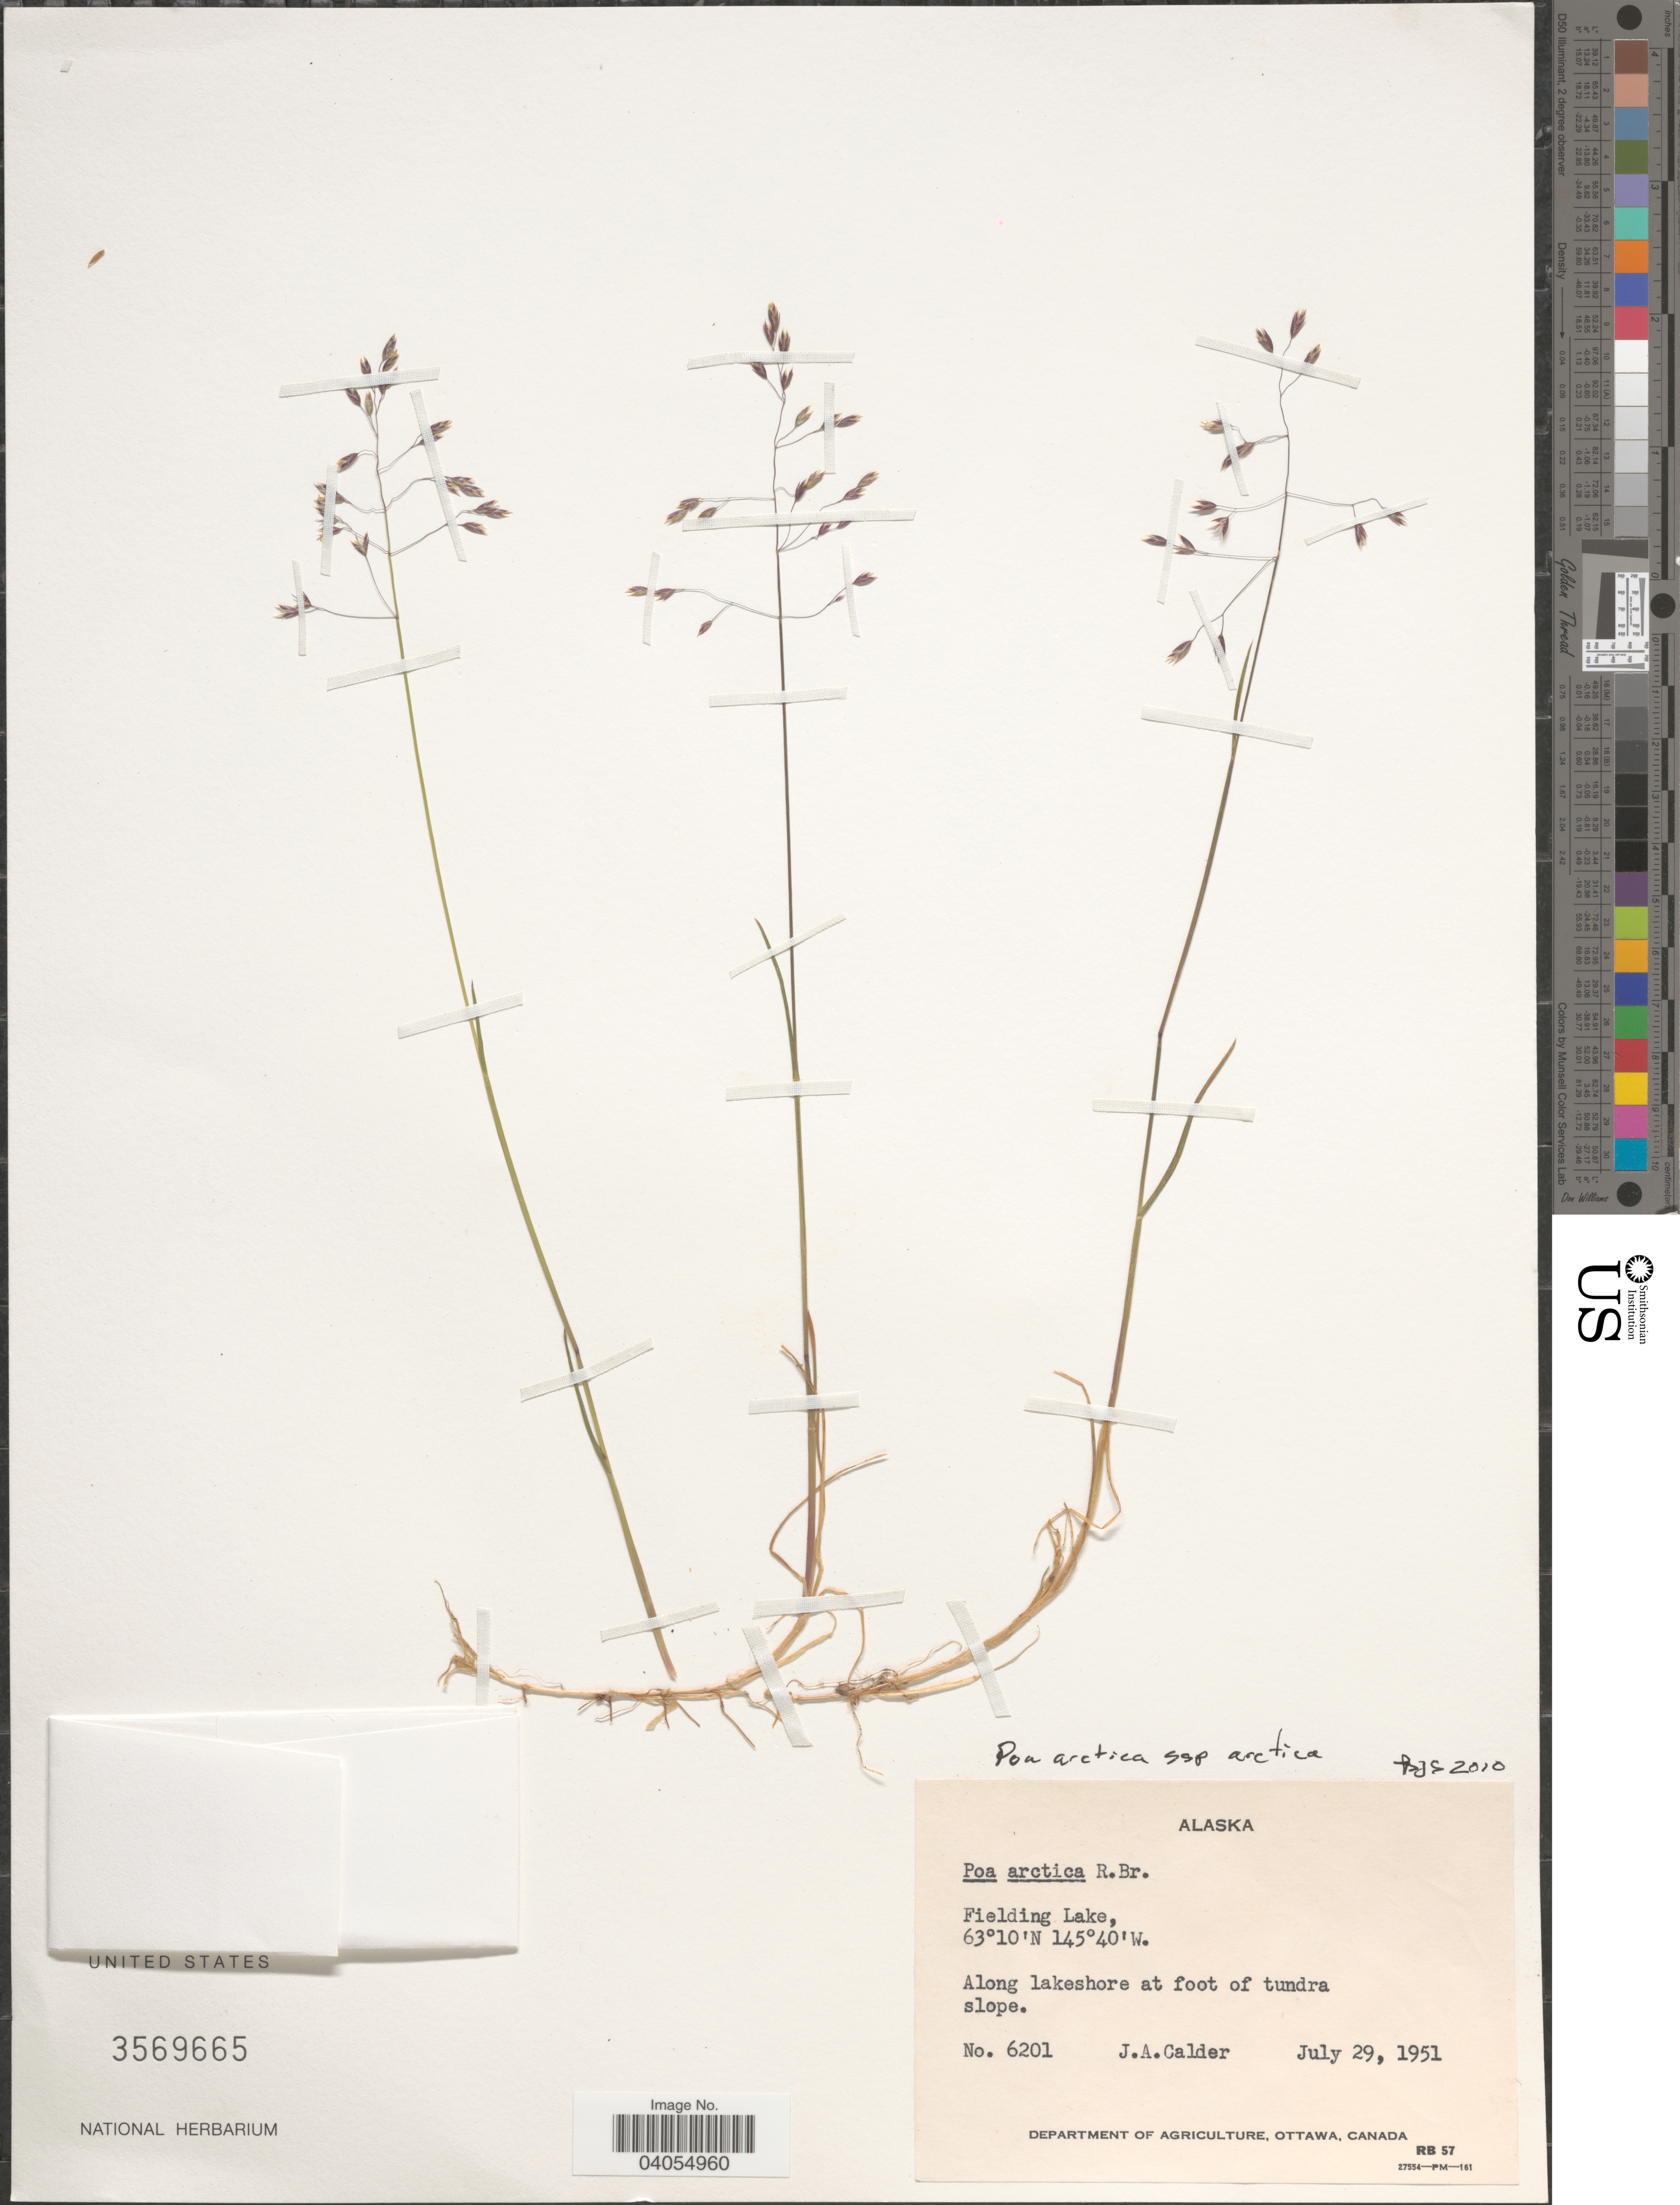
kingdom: Plantae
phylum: Tracheophyta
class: Liliopsida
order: Poales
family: Poaceae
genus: Poa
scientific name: Poa arctica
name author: R. Br.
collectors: J. A. Calder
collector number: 6201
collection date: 1951-07-29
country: United States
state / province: Alaska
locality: Fielding Lake. Along lakeshore at foot of tundra slope.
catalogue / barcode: US 3569665